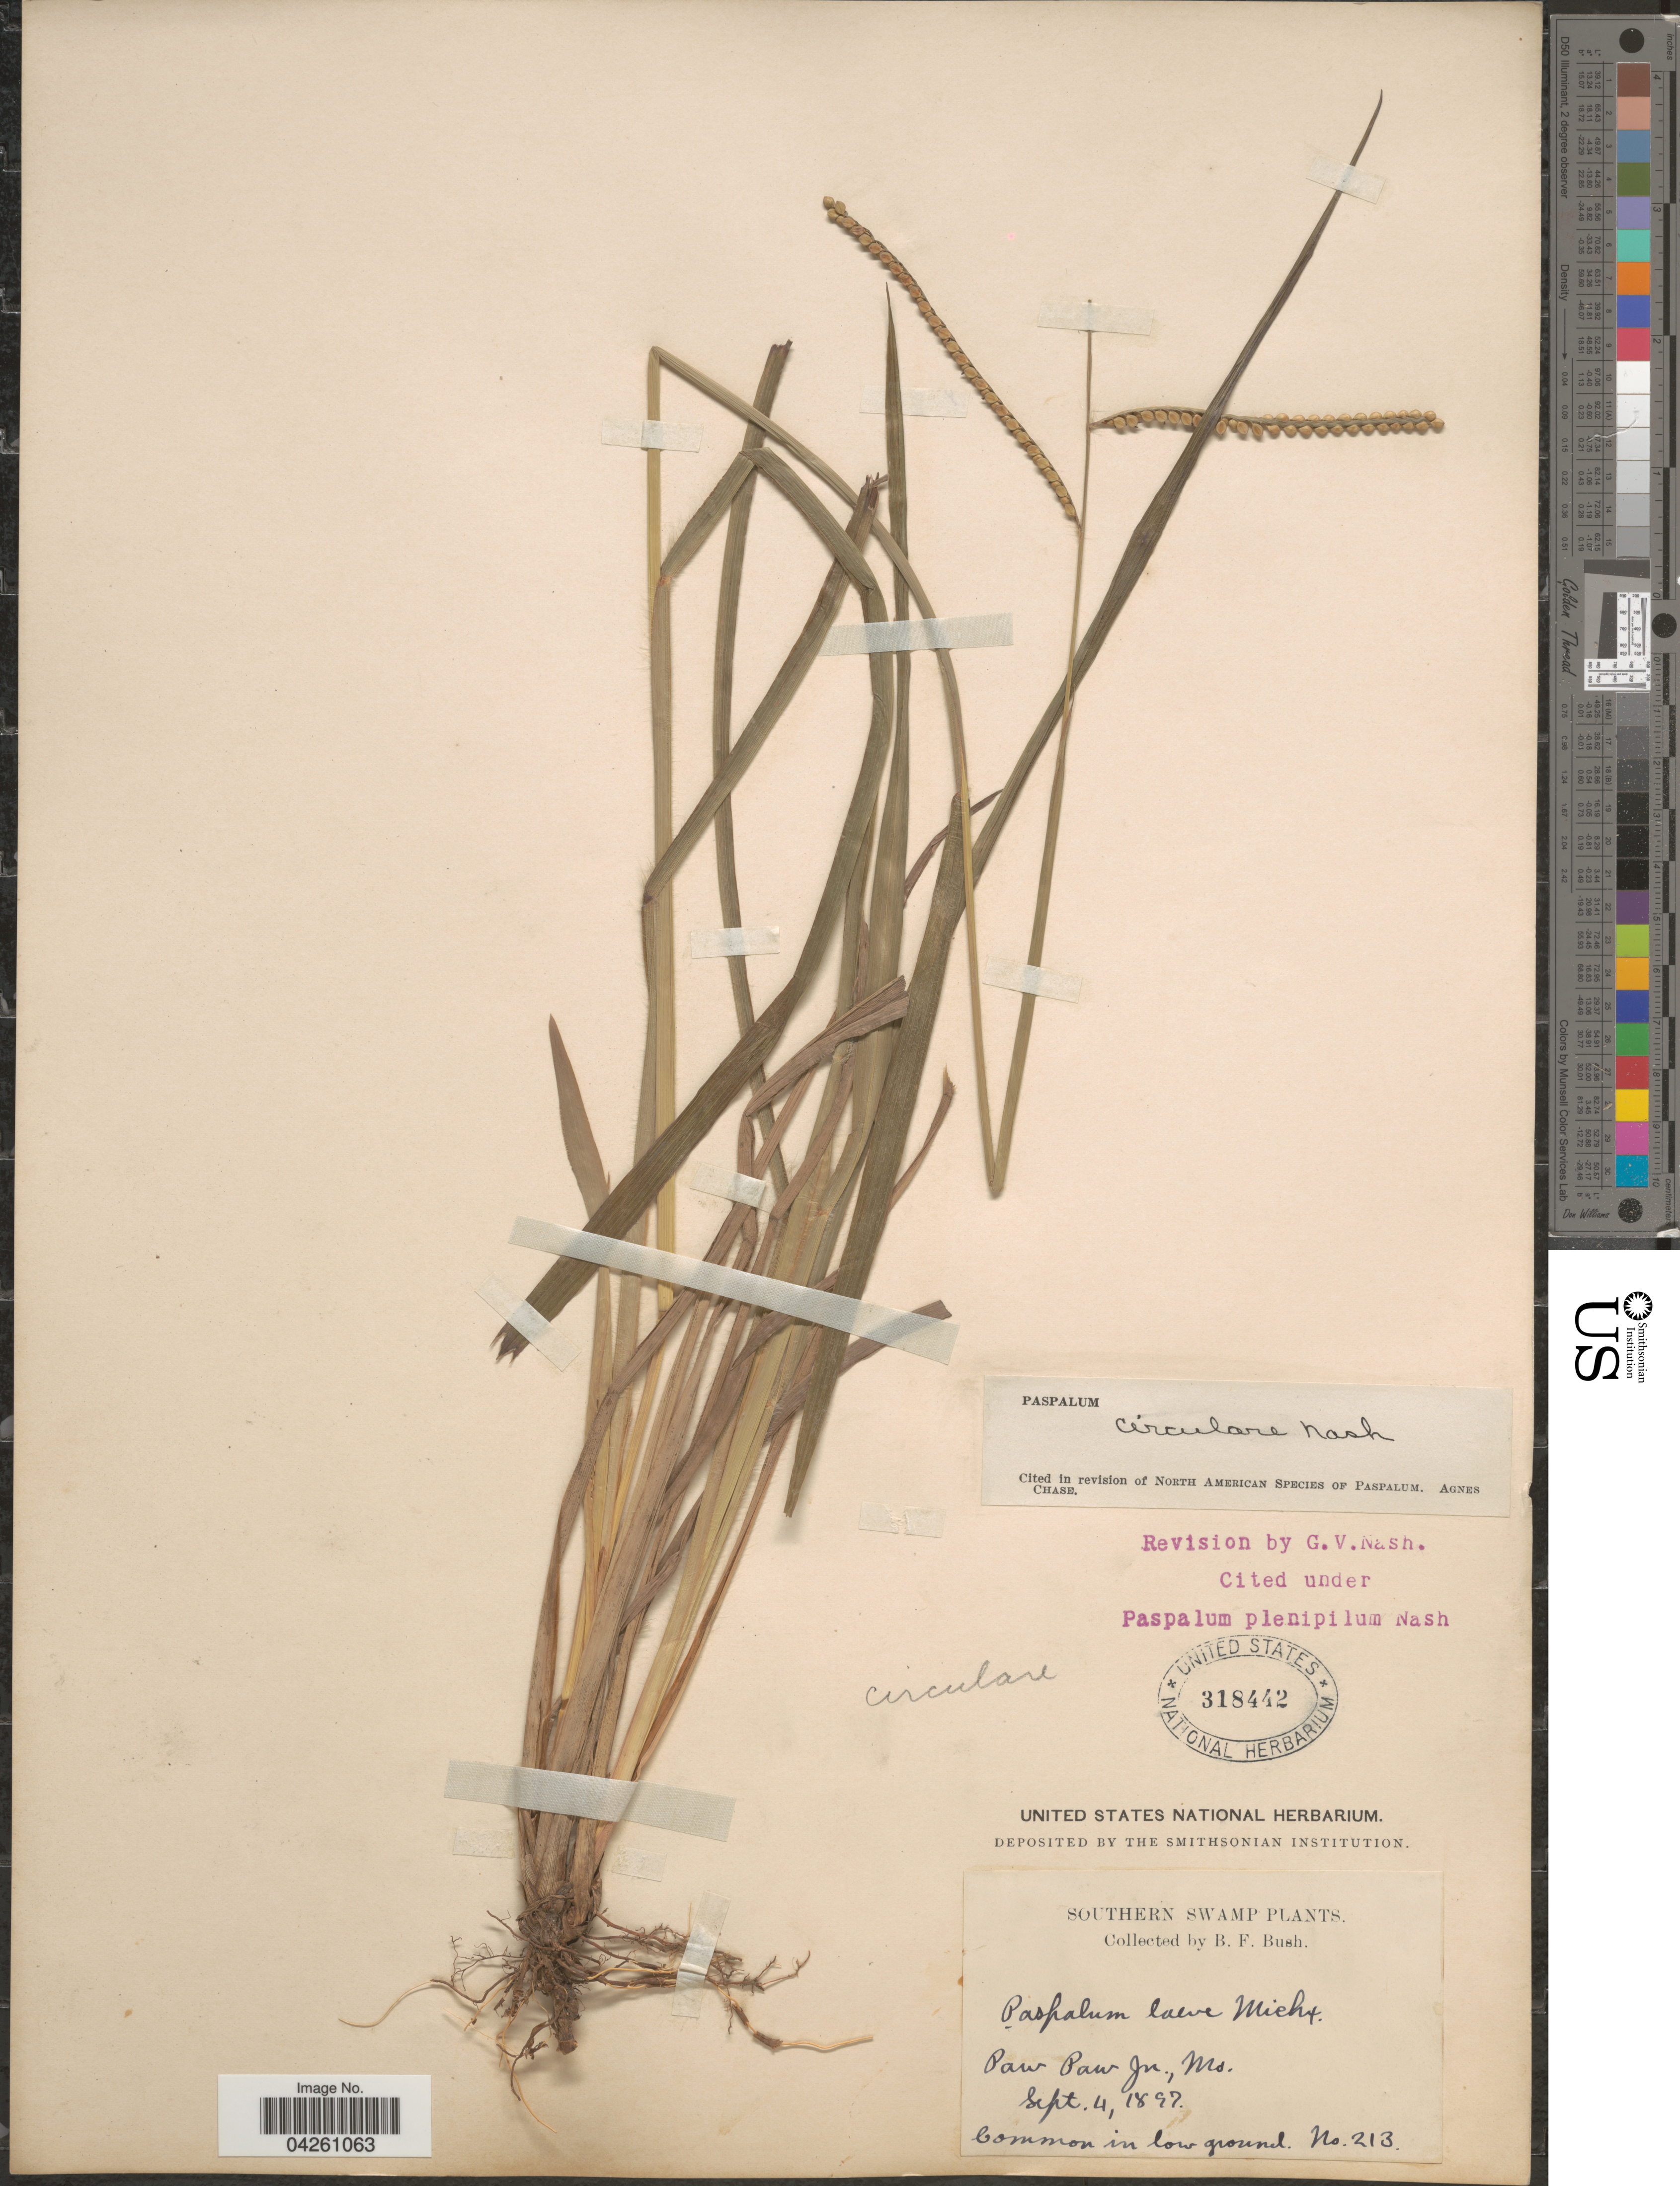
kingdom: Plantae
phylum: Tracheophyta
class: Liliopsida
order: Poales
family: Poaceae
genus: Paspalum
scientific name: Paspalum circulare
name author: Nash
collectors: B. F. Bush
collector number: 213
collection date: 1897-09-04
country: United States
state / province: Missouri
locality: Southern Swamp. Paw Paw Jn.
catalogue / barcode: US 318442